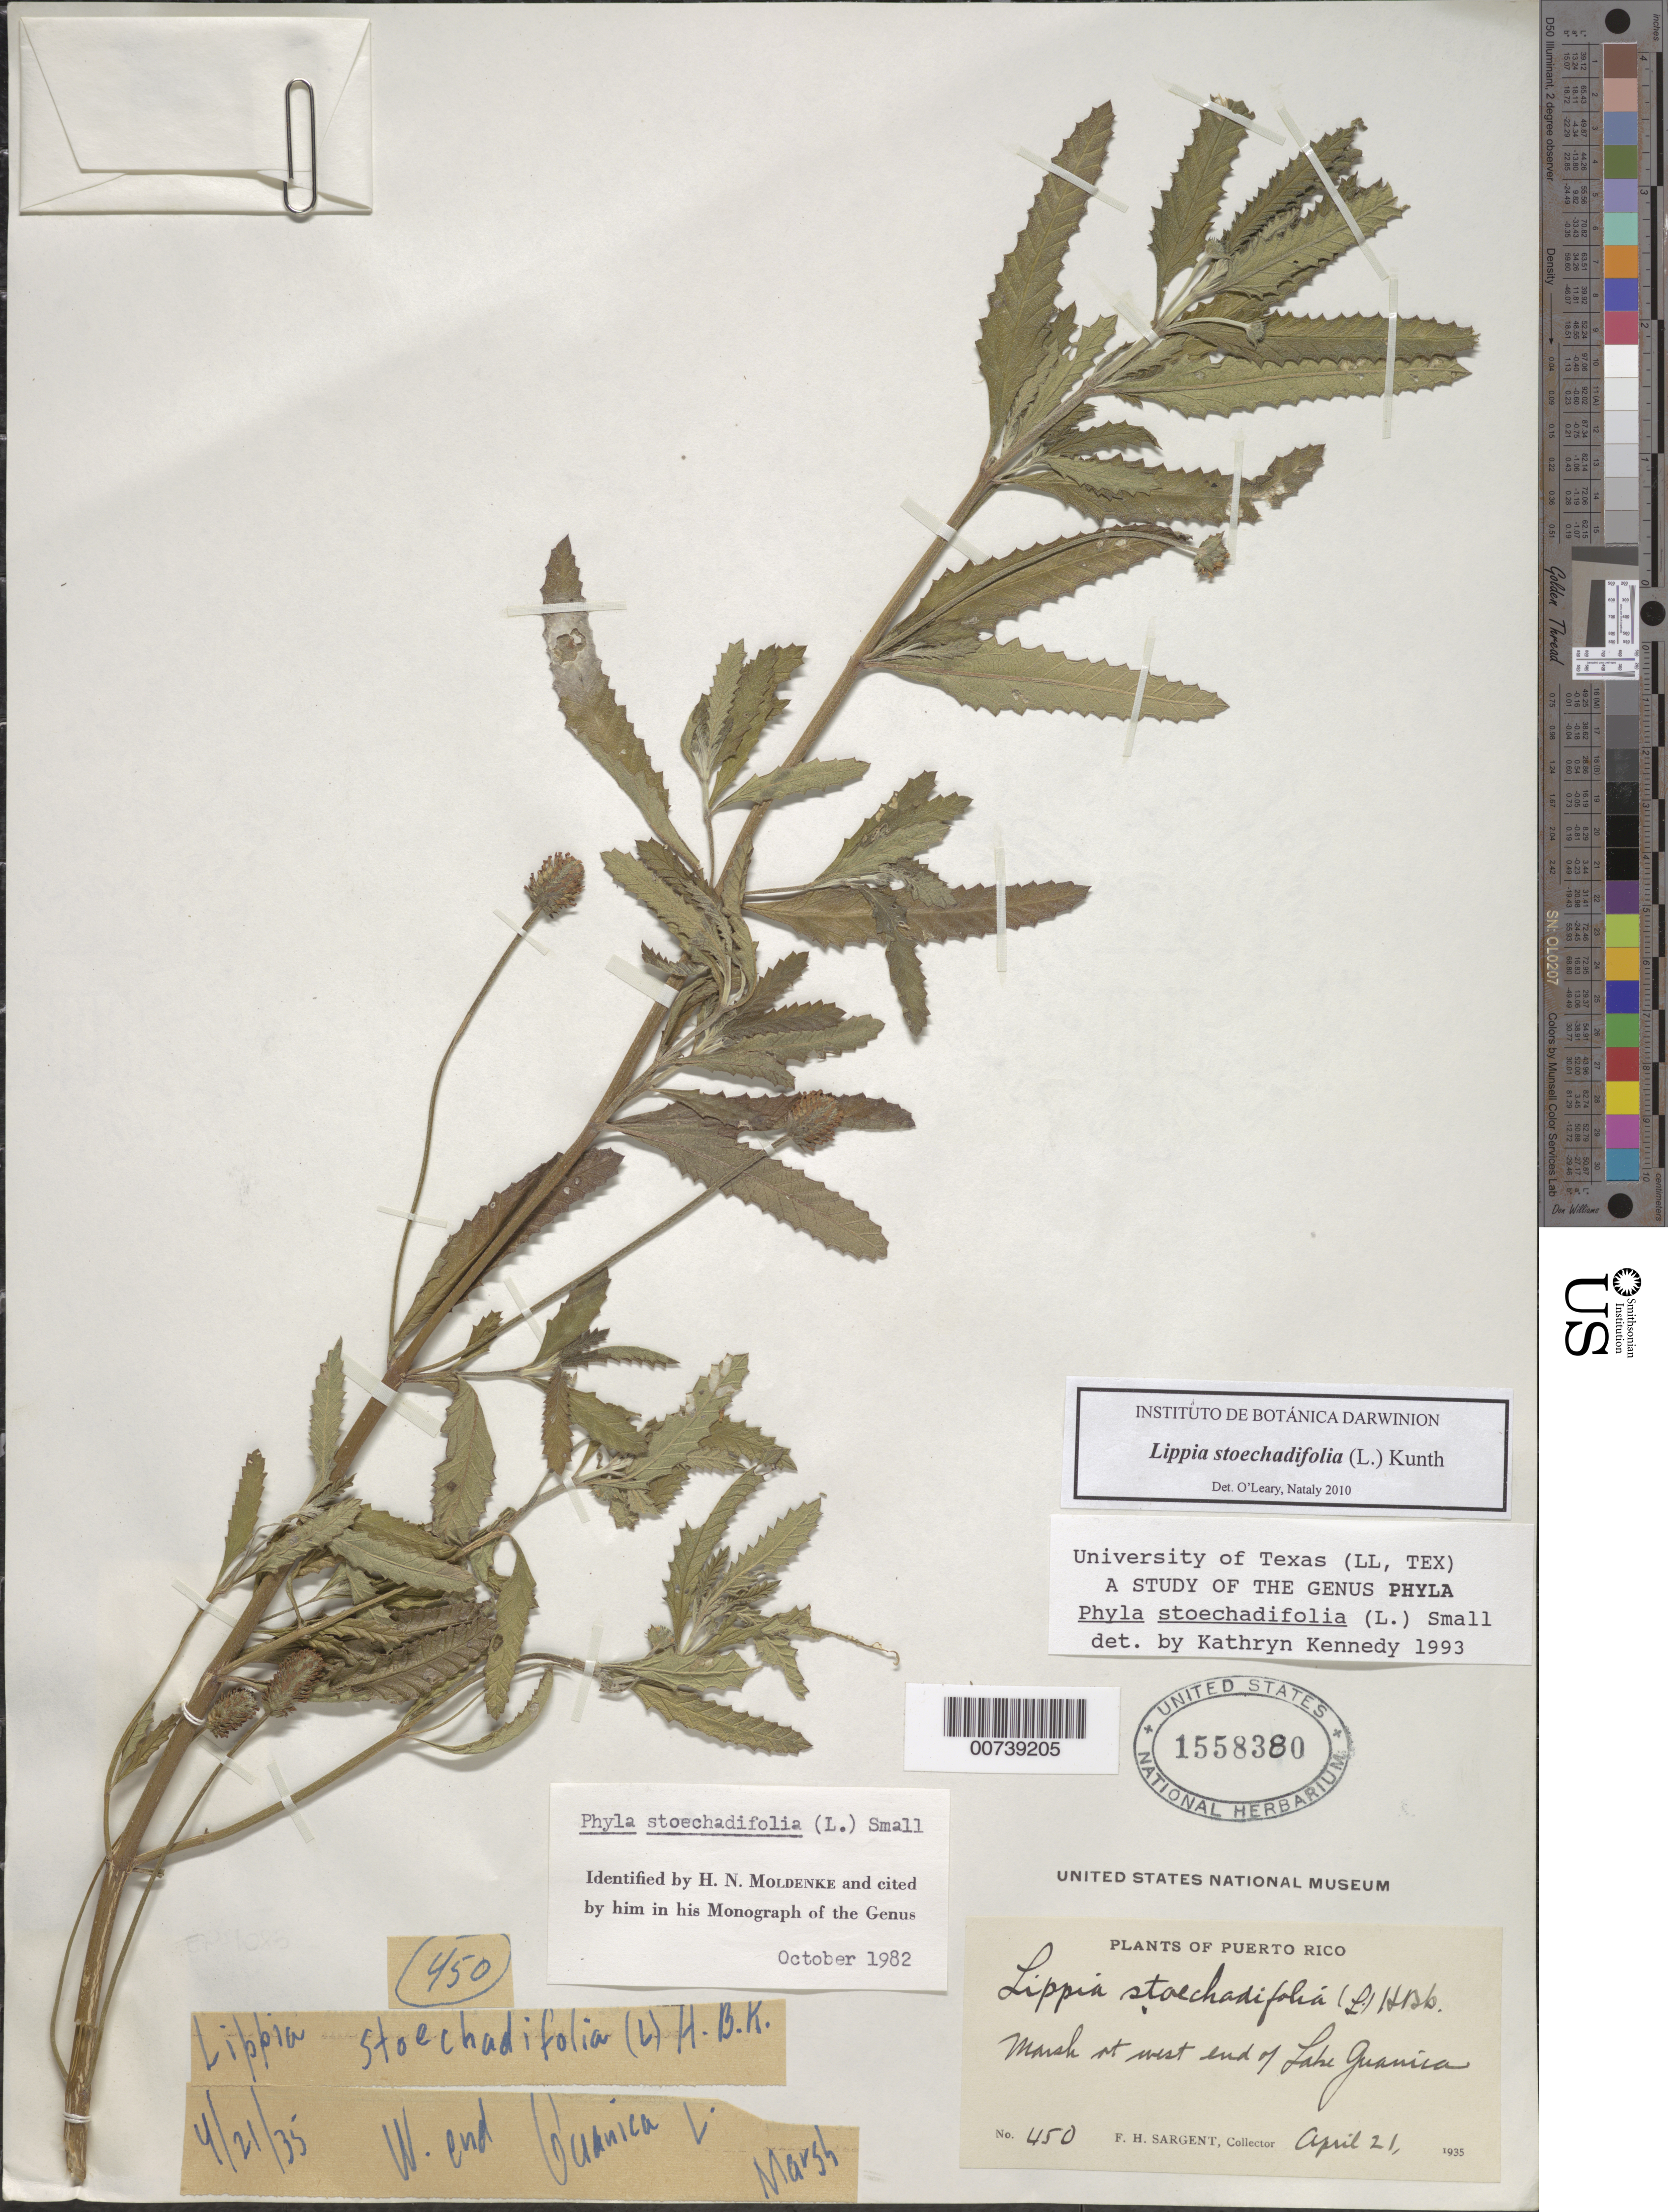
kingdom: Plantae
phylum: Tracheophyta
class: Magnoliopsida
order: Lamiales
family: Verbenaceae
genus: Phyla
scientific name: Phyla stoechadifolia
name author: (L.) Small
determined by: Kennedy, K.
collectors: F. H. Sargent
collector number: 450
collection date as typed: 21 Apr 1935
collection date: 1935-04-21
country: Puerto Rico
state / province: Guánica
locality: W end of Lake Guanica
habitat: Marsh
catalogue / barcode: US 1558380